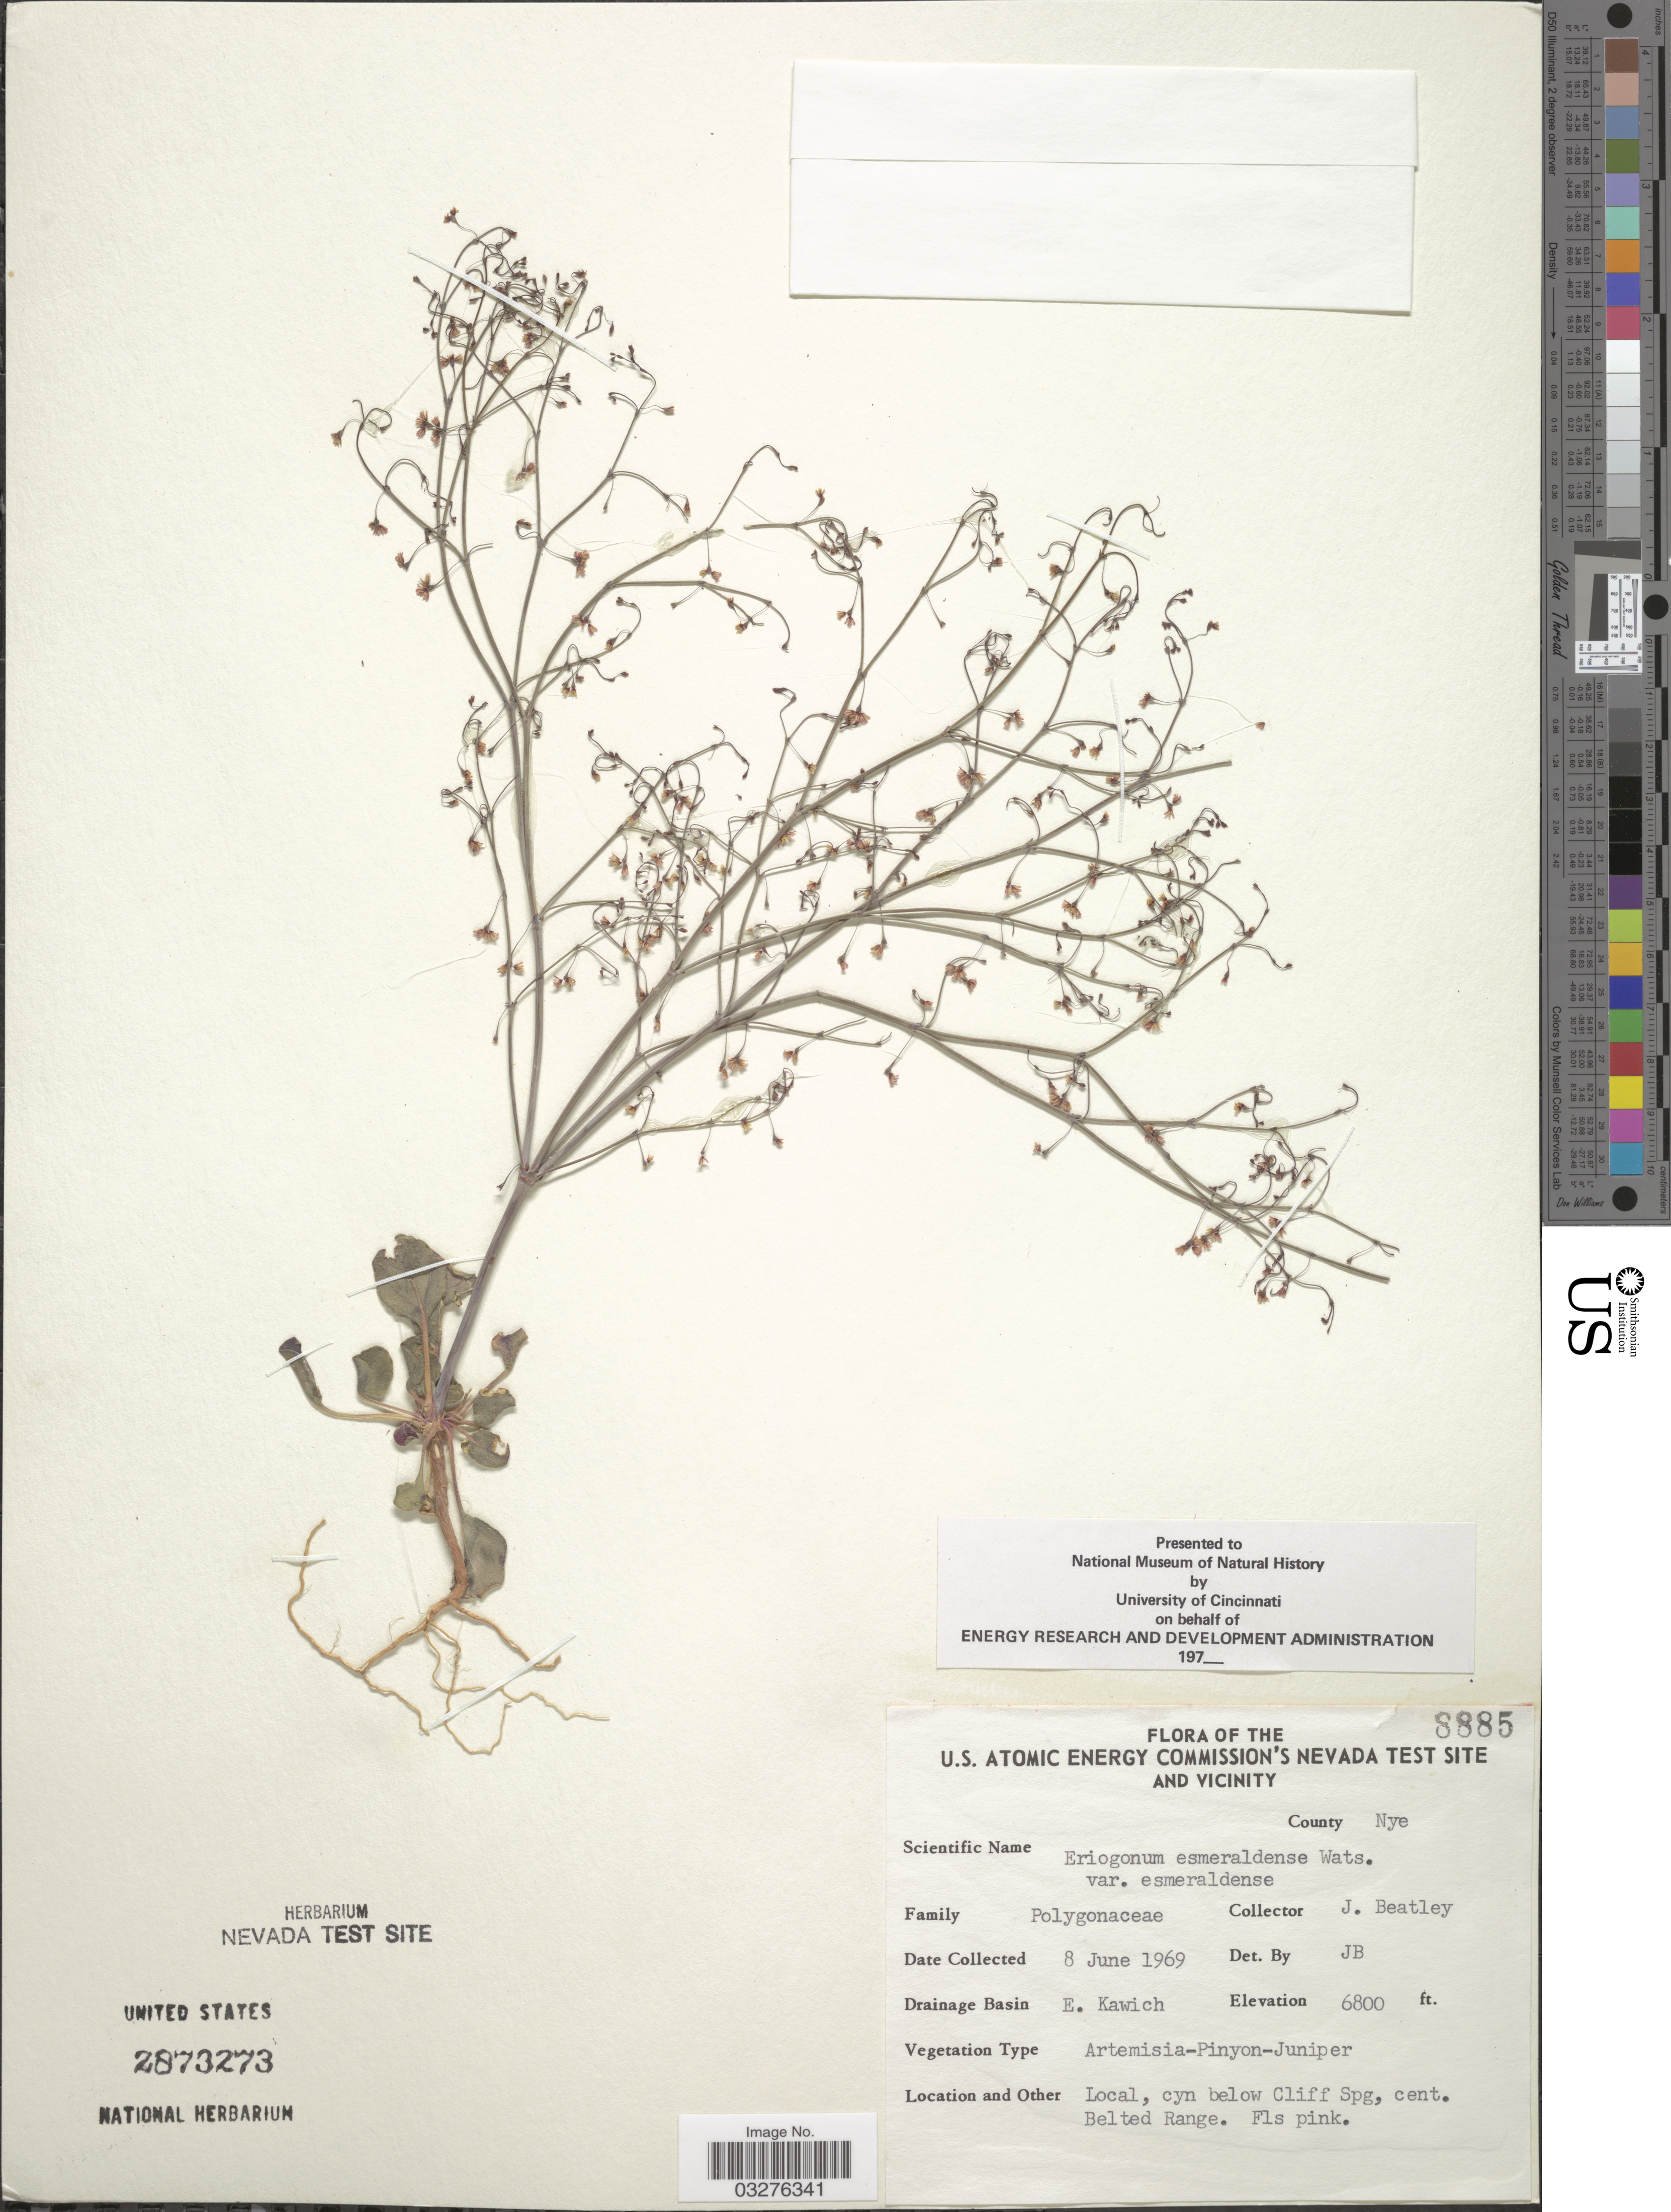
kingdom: Plantae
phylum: Tracheophyta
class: Magnoliopsida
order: Caryophyllales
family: Polygonaceae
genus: Eriogonum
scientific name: Eriogonum esmeraldense var. esmeraldense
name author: S. Watson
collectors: J. C. Beatley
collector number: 8885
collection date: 1969-06-08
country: United States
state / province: Nevada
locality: U.S. Atomic Energy Commission's Nevada Test Site and vicinity, County Nye, Drainage Basin E. Kawich, Local, cyn below Cliff Spg, cent. Belted Range.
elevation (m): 2073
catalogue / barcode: US 2873273